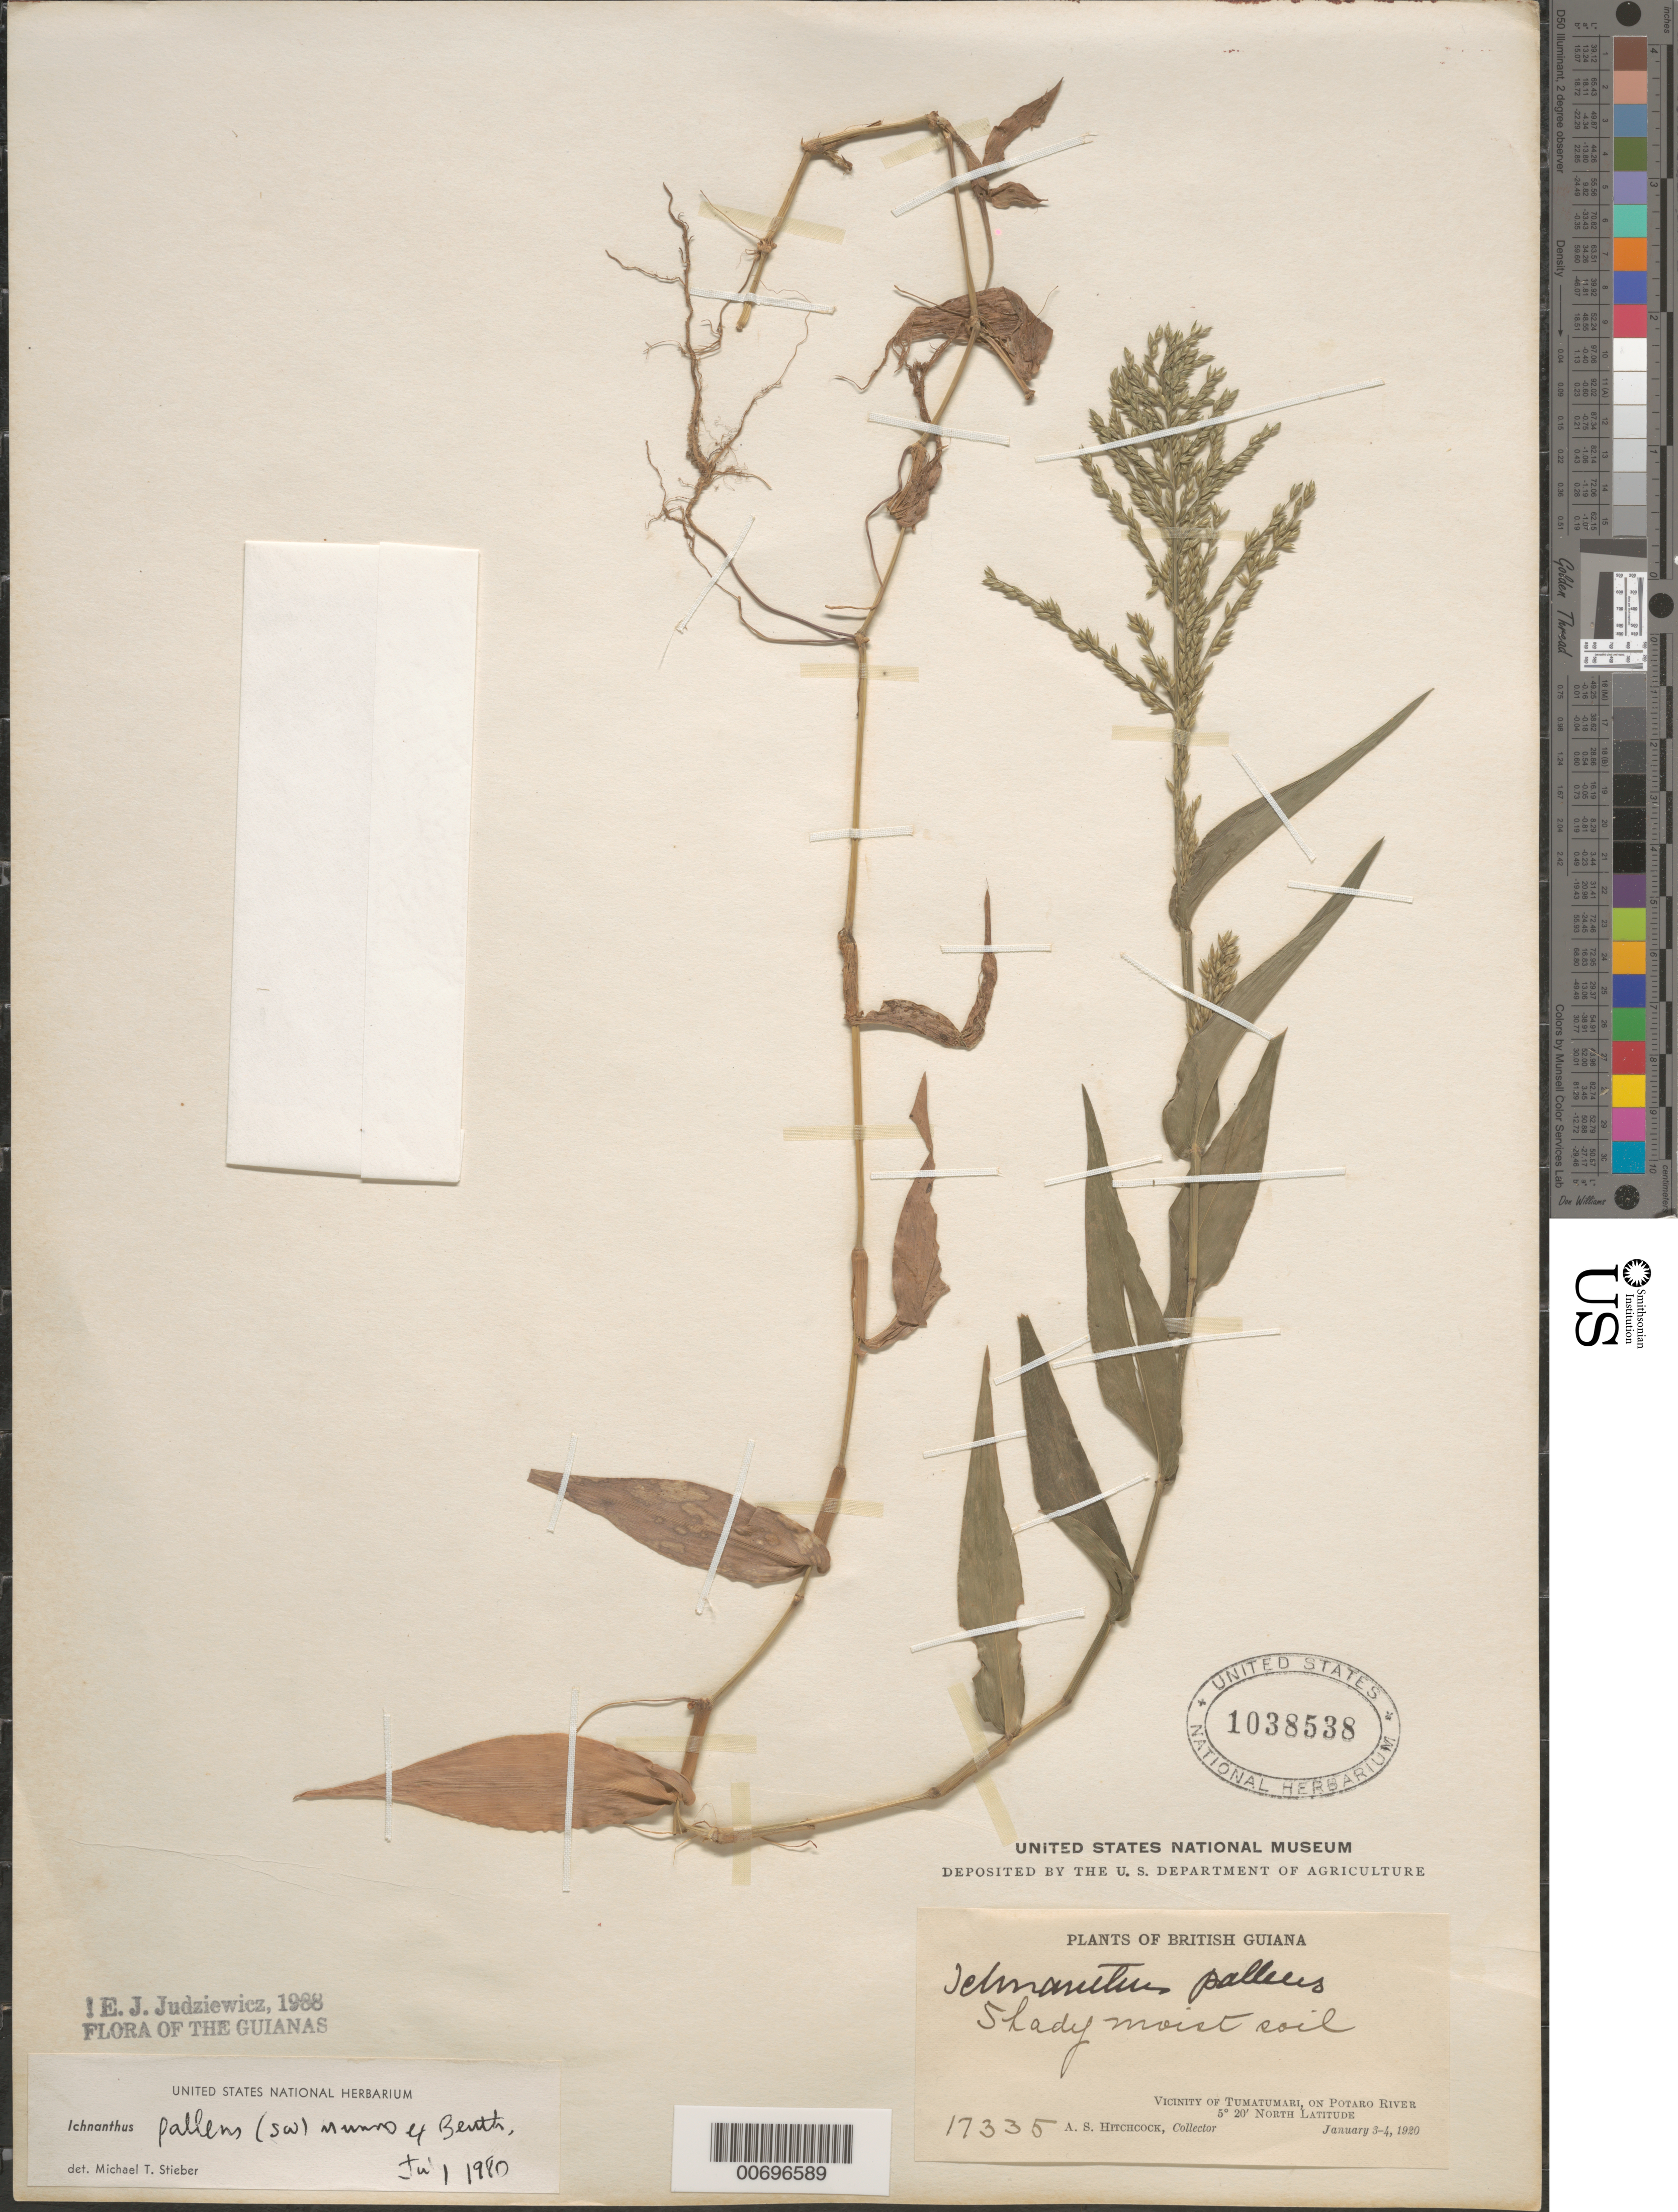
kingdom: Plantae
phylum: Tracheophyta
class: Liliopsida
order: Poales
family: Poaceae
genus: Ichnanthus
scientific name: Ichnanthus pallens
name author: (Sw.) Munro ex Benth.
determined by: Stieber, M. T.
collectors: A. S. Hitchcock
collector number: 17335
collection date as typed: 3-Jan-20 to 5-Jan-20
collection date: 1920-01-03/1920-01-05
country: Guyana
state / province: Potaro-Siparuni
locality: Tumatumari Village, Potaro R.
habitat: Shady moist soil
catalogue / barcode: US 1038538